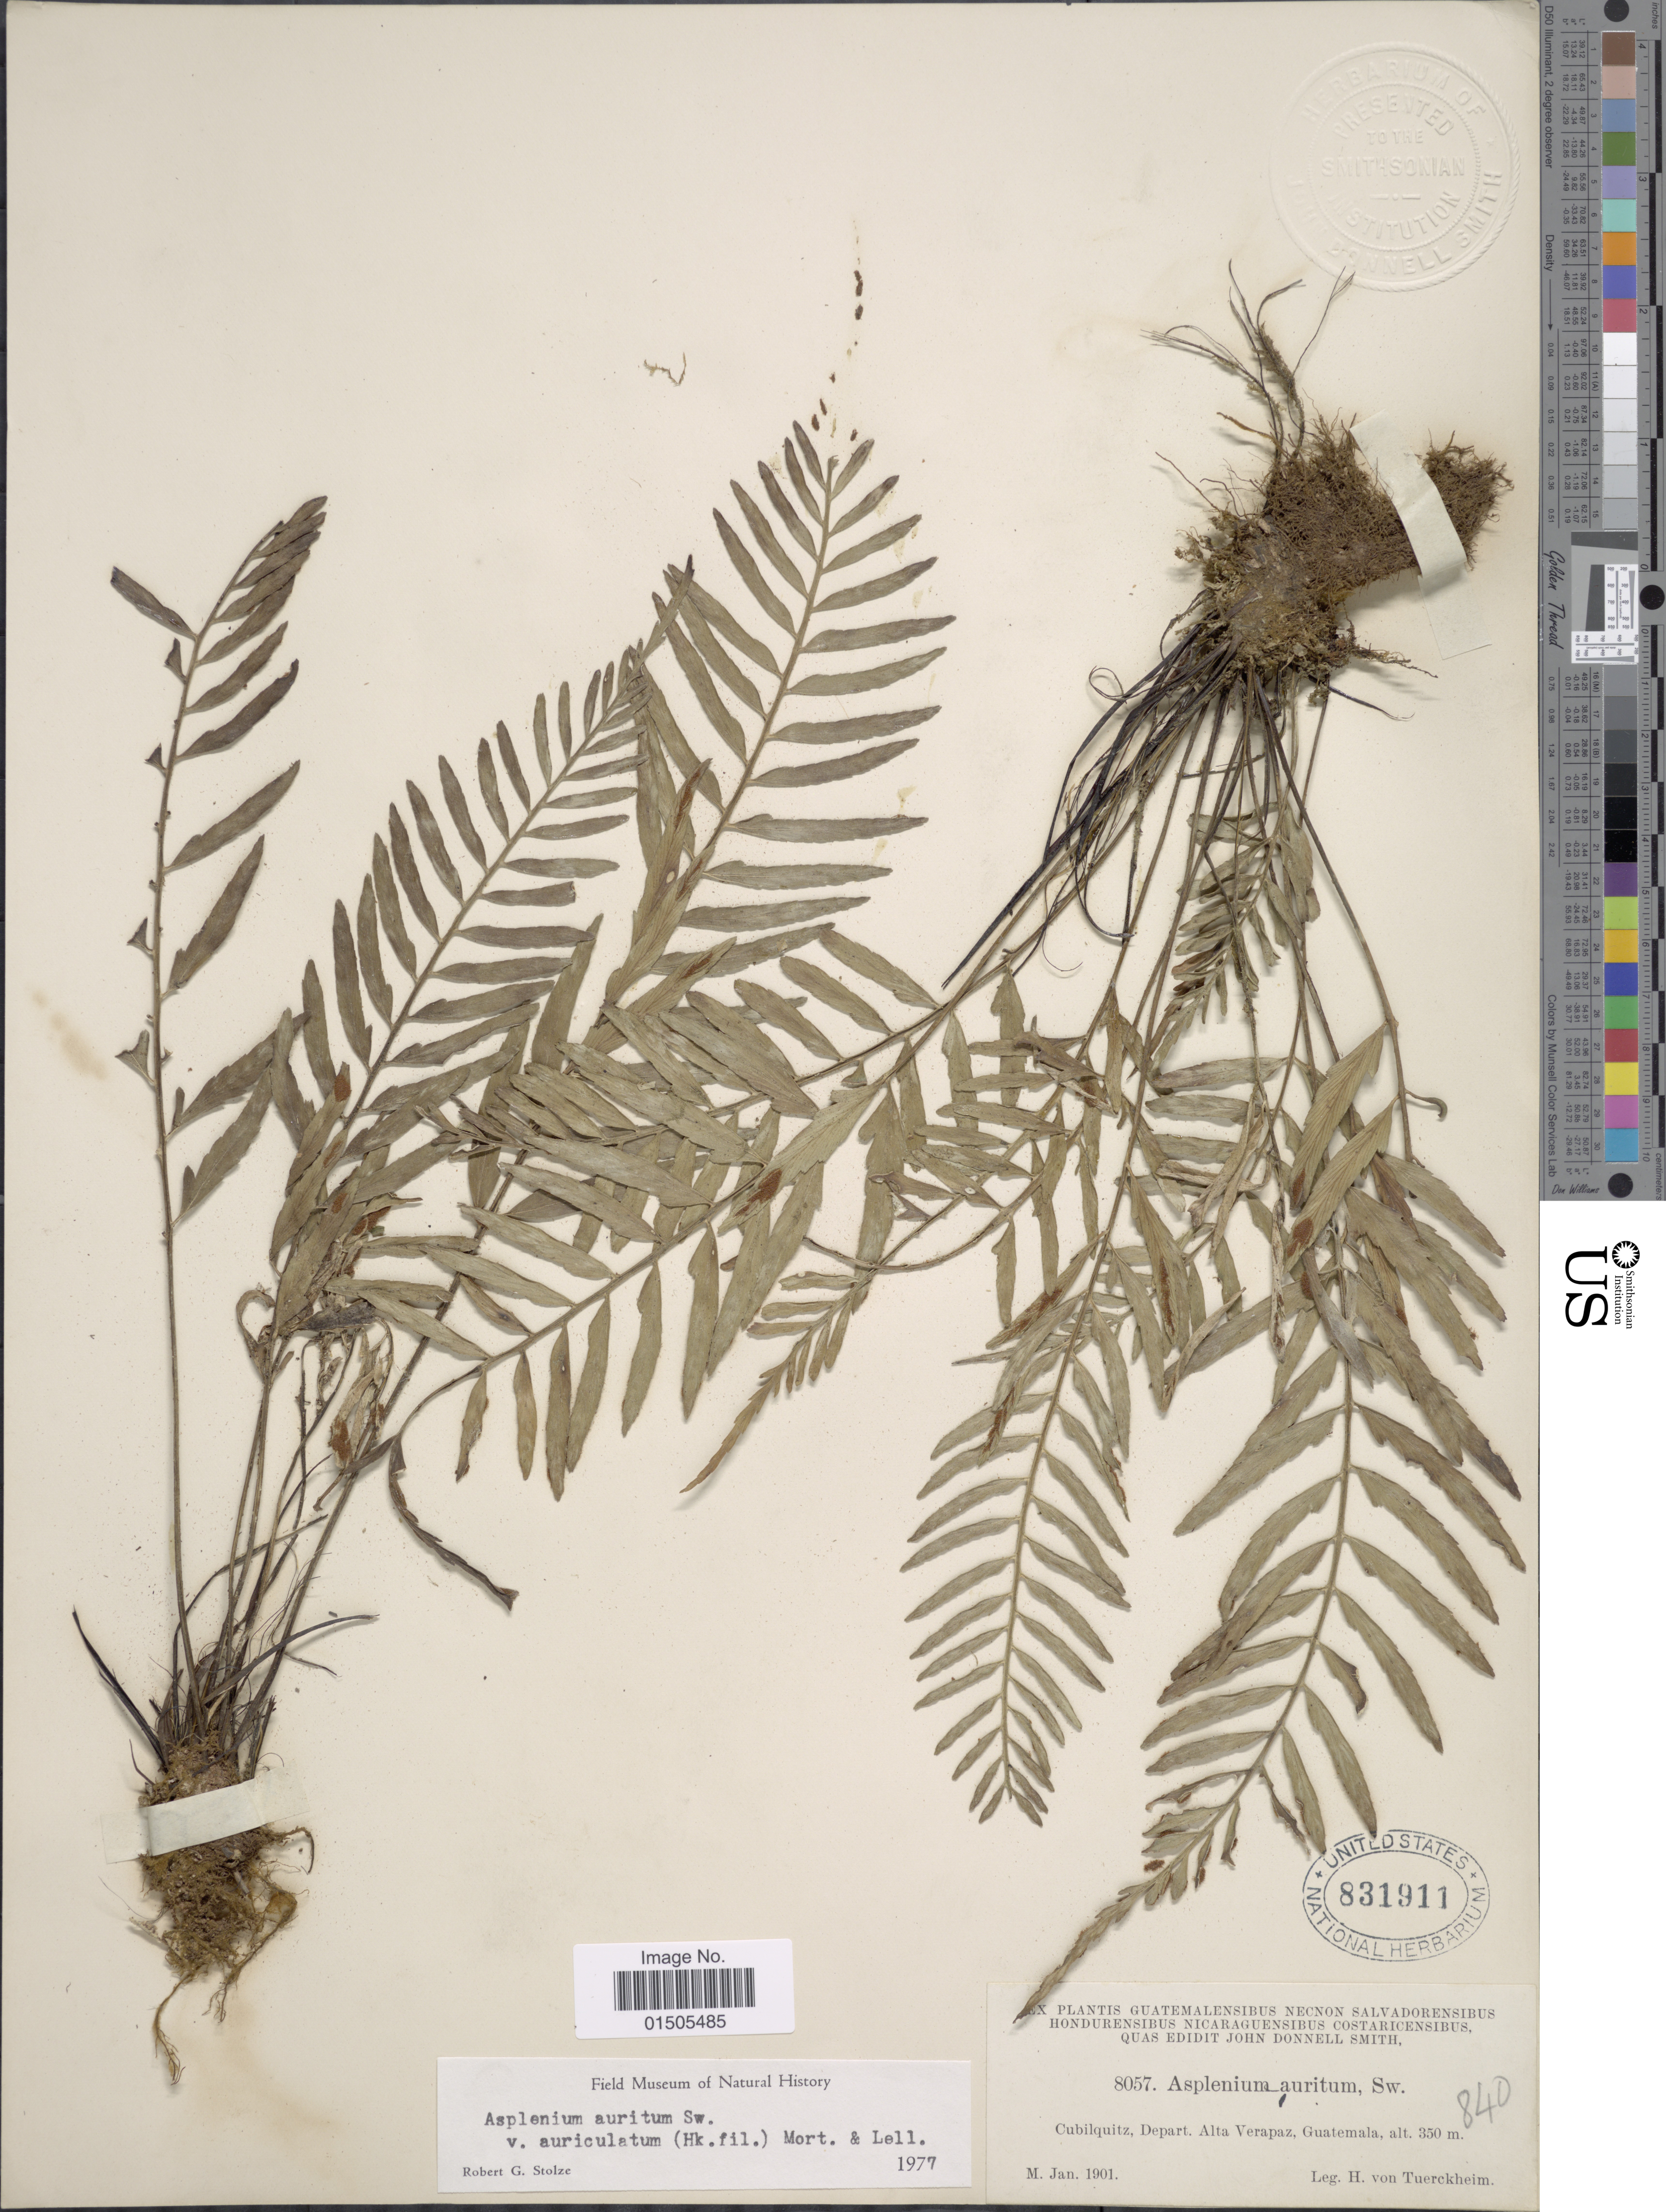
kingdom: Plantae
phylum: Tracheophyta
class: Polypodiopsida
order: Polypodiales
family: Aspleniaceae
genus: Asplenium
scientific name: Asplenium auritum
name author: Sw.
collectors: H. von Türckheim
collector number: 8057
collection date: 1901-01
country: Guatemala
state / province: Alta Verapaz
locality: Cubilquitz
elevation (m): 107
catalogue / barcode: US 831911